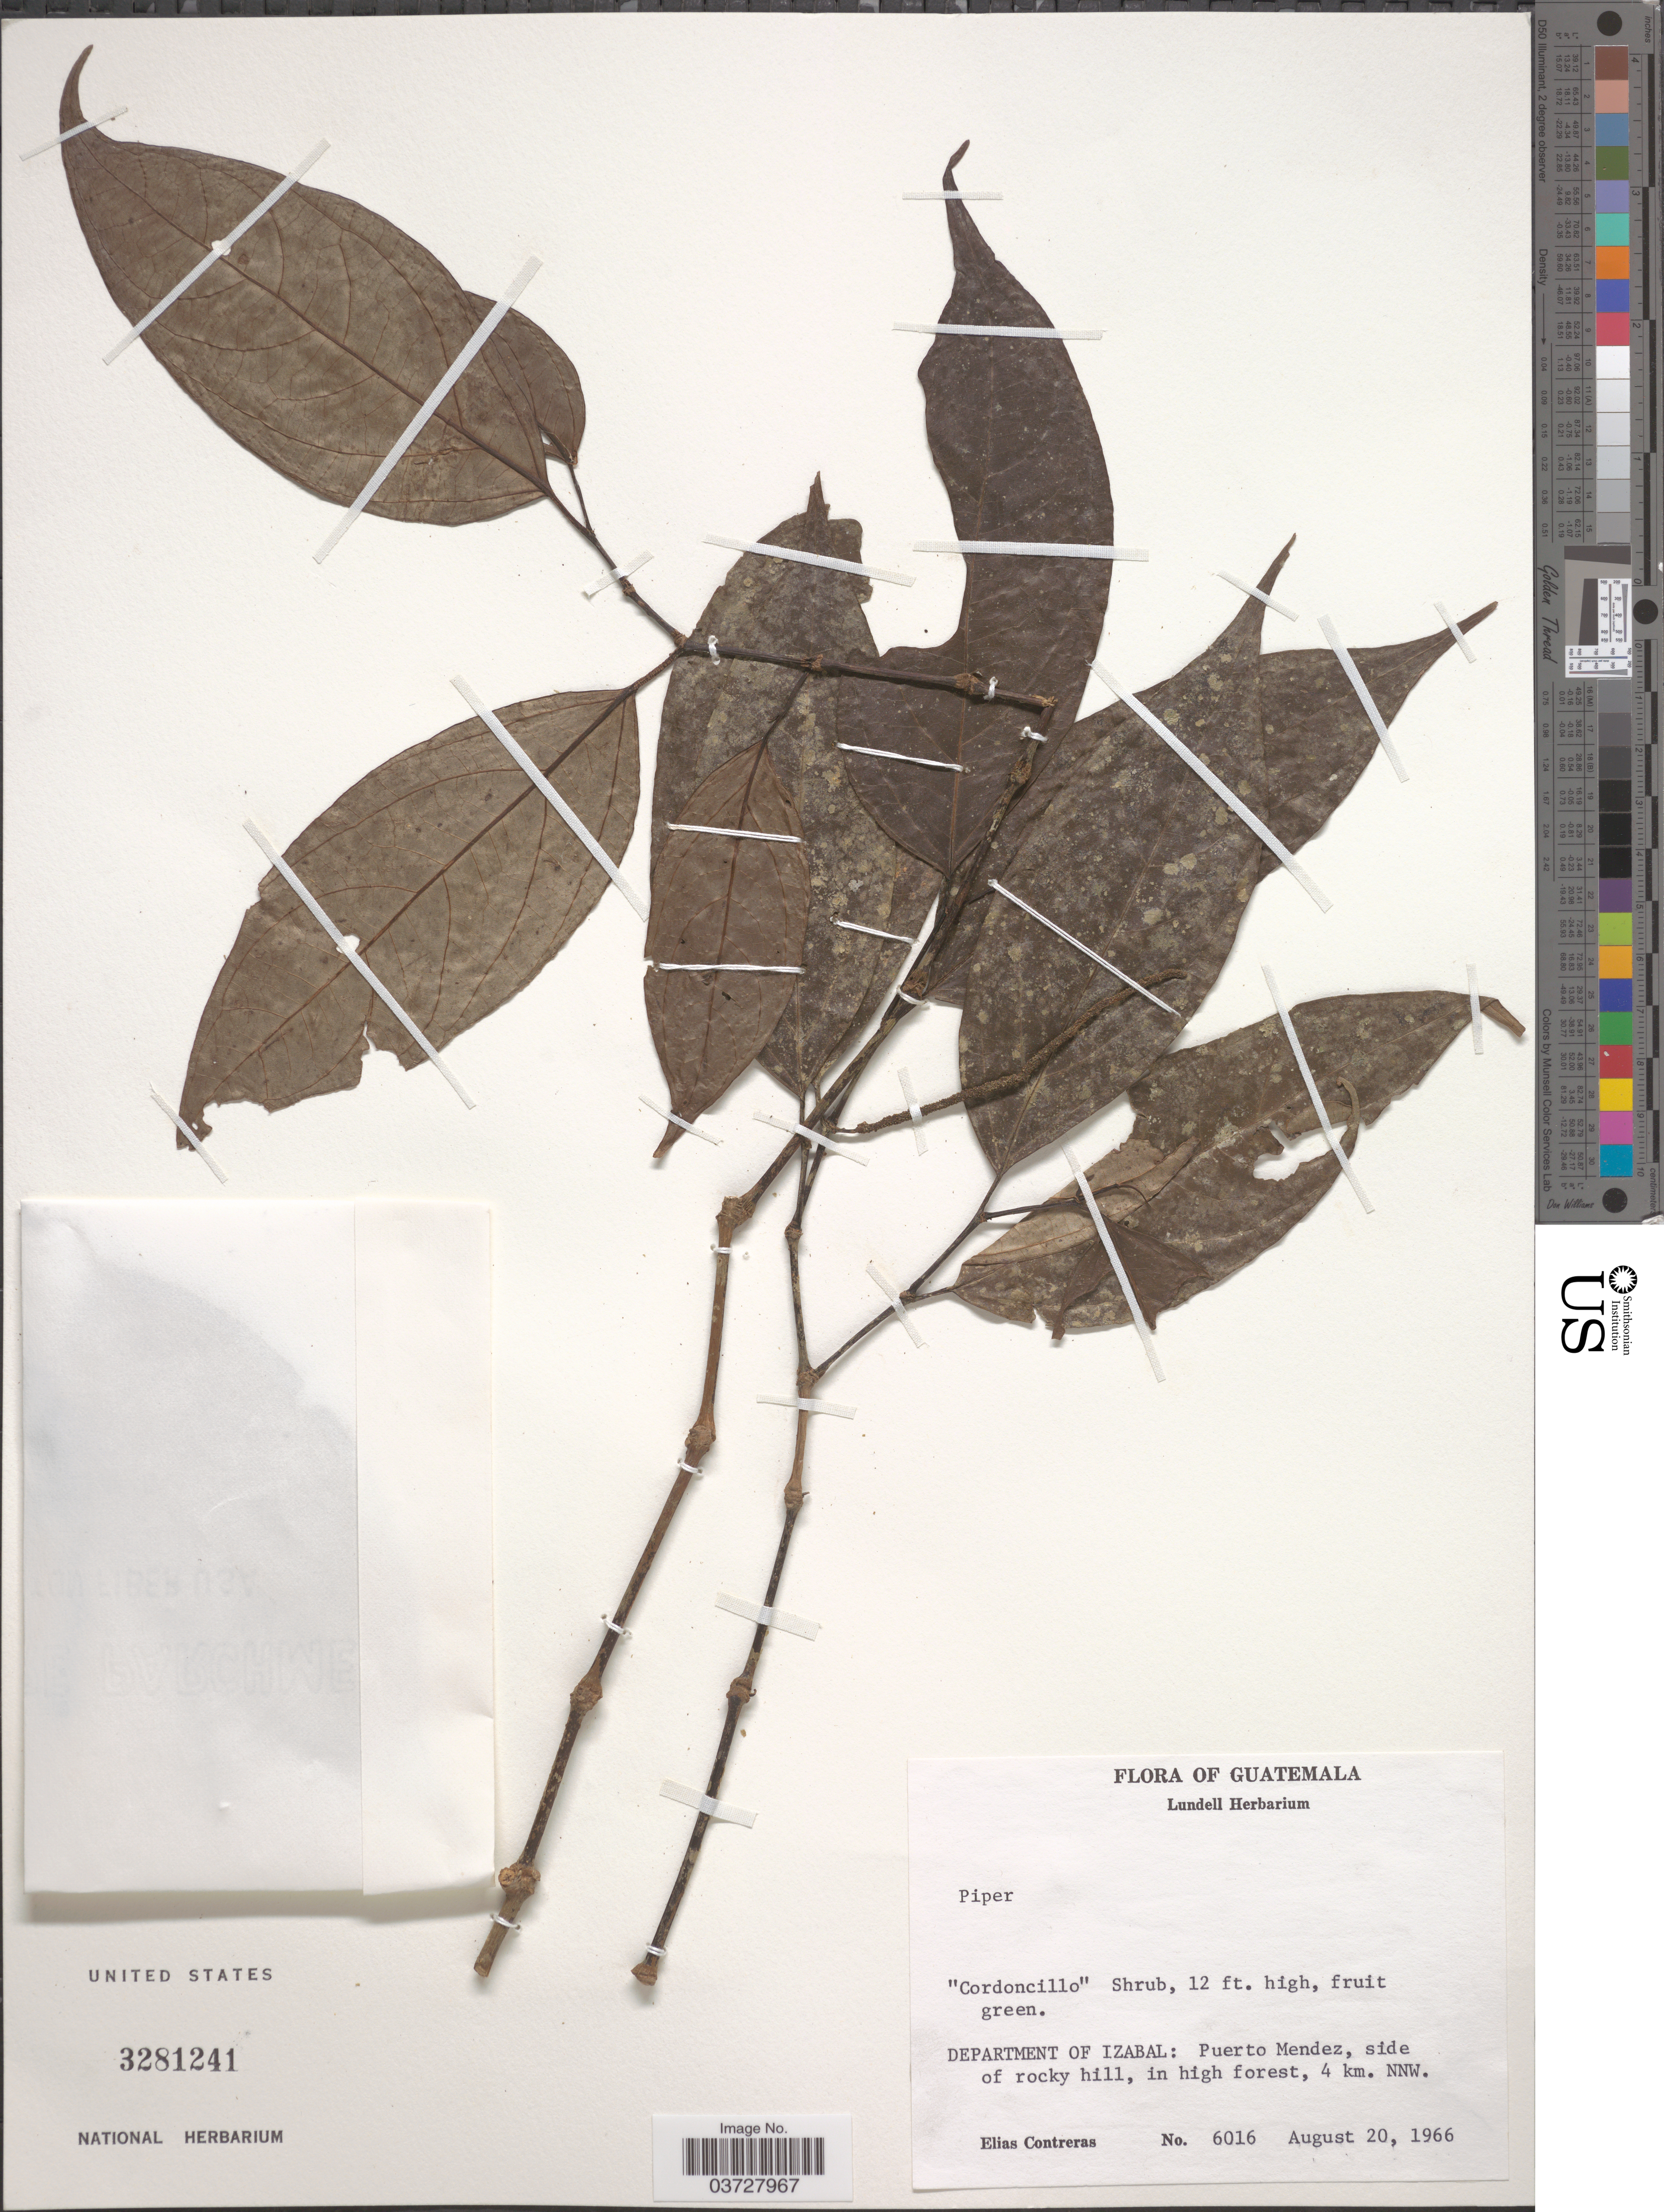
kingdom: Plantae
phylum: Tracheophyta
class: Magnoliopsida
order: Piperales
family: Piperaceae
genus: Piper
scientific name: Piper sp.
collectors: E. Contreras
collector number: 6016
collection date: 1966-08-20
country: Guatemala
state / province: Izabal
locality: Department of Izabal: Puerto Mendez, side of rocky hill, 4 km. NNW.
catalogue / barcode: US 3281241